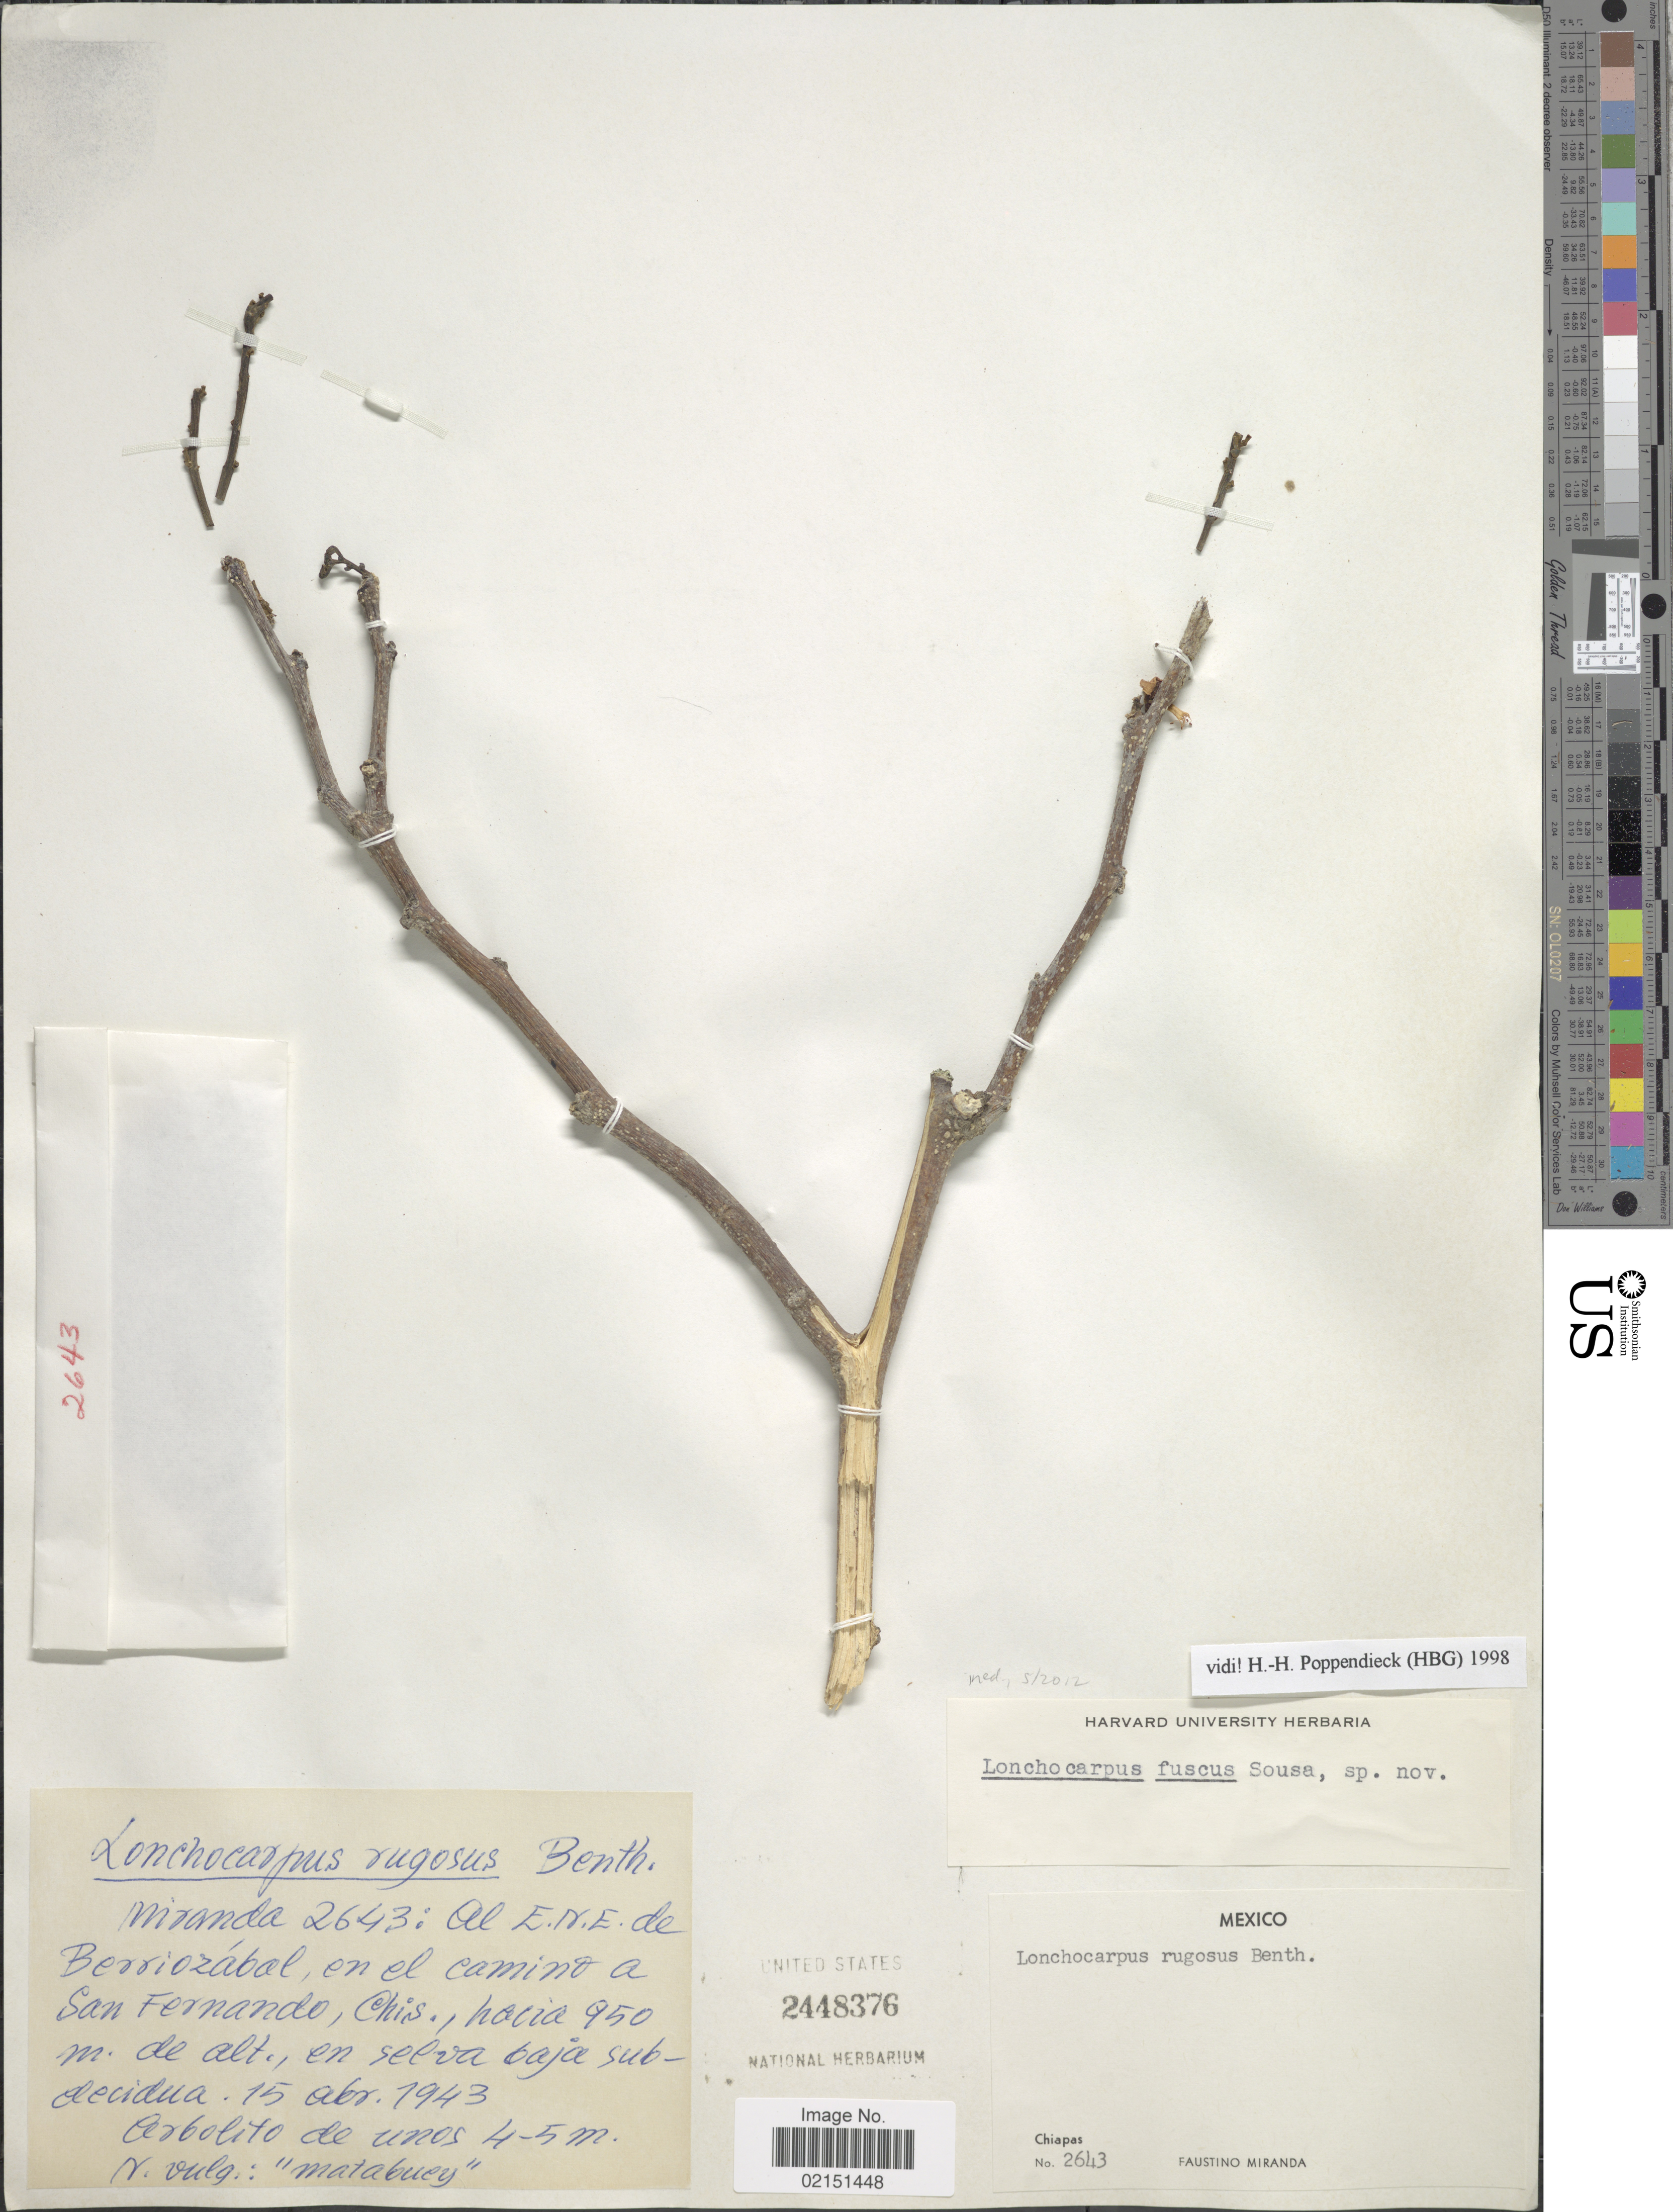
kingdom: Plantae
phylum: Tracheophyta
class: Magnoliopsida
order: Fabales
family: Fabaceae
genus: Lonchocarpus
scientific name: Lonchocarpus fuscus M. Sousa, sp. nov., ined. 5/2012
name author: M. Sousa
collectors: F. Miranda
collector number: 2643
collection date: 1943-04-15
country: Mexico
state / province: Chiapas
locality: Al E.N.E. de Berriozabal, en el camino a San Fernando, Chis.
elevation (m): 950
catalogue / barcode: US 2448376